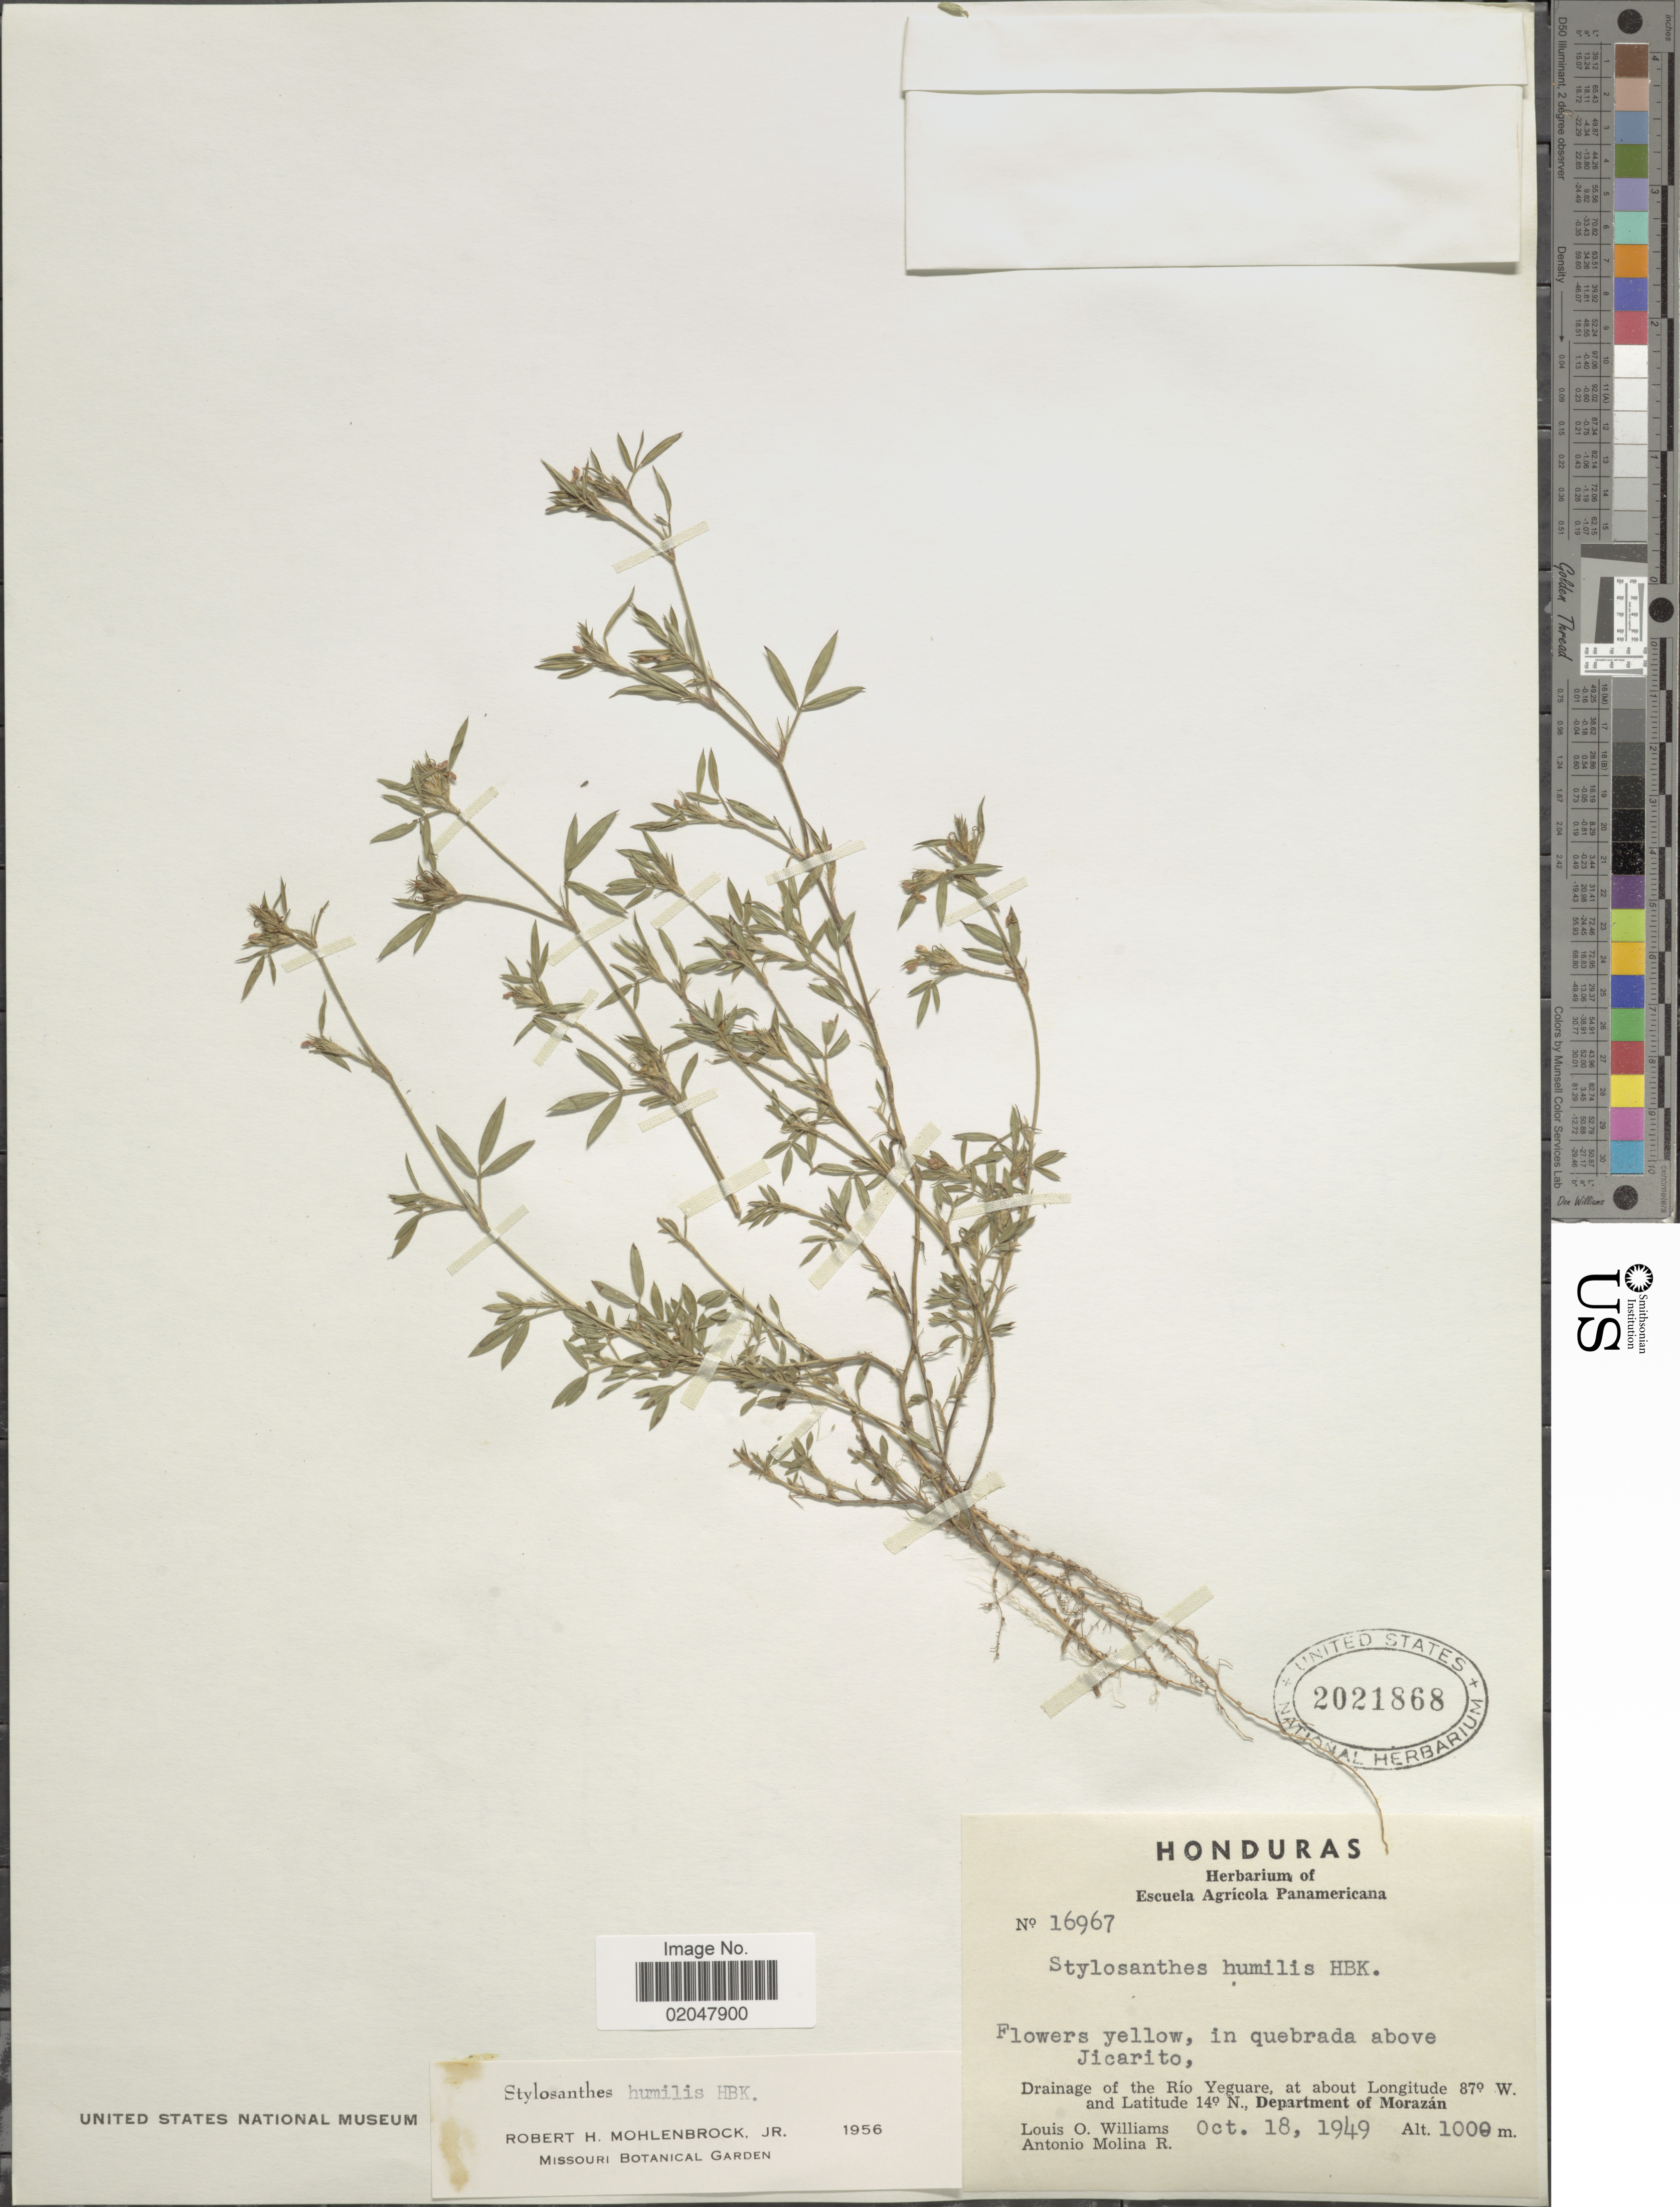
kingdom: Plantae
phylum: Tracheophyta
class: Magnoliopsida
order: Fabales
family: Fabaceae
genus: Stylosanthes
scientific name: Stylosanthes humilis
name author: Kunth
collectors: L. O. Williams & A. Molina R.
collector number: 16967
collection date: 1949-10-18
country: Honduras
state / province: Fco. Morazán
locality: Drainage of the Rio Yeguare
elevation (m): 1000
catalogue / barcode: US 2021868